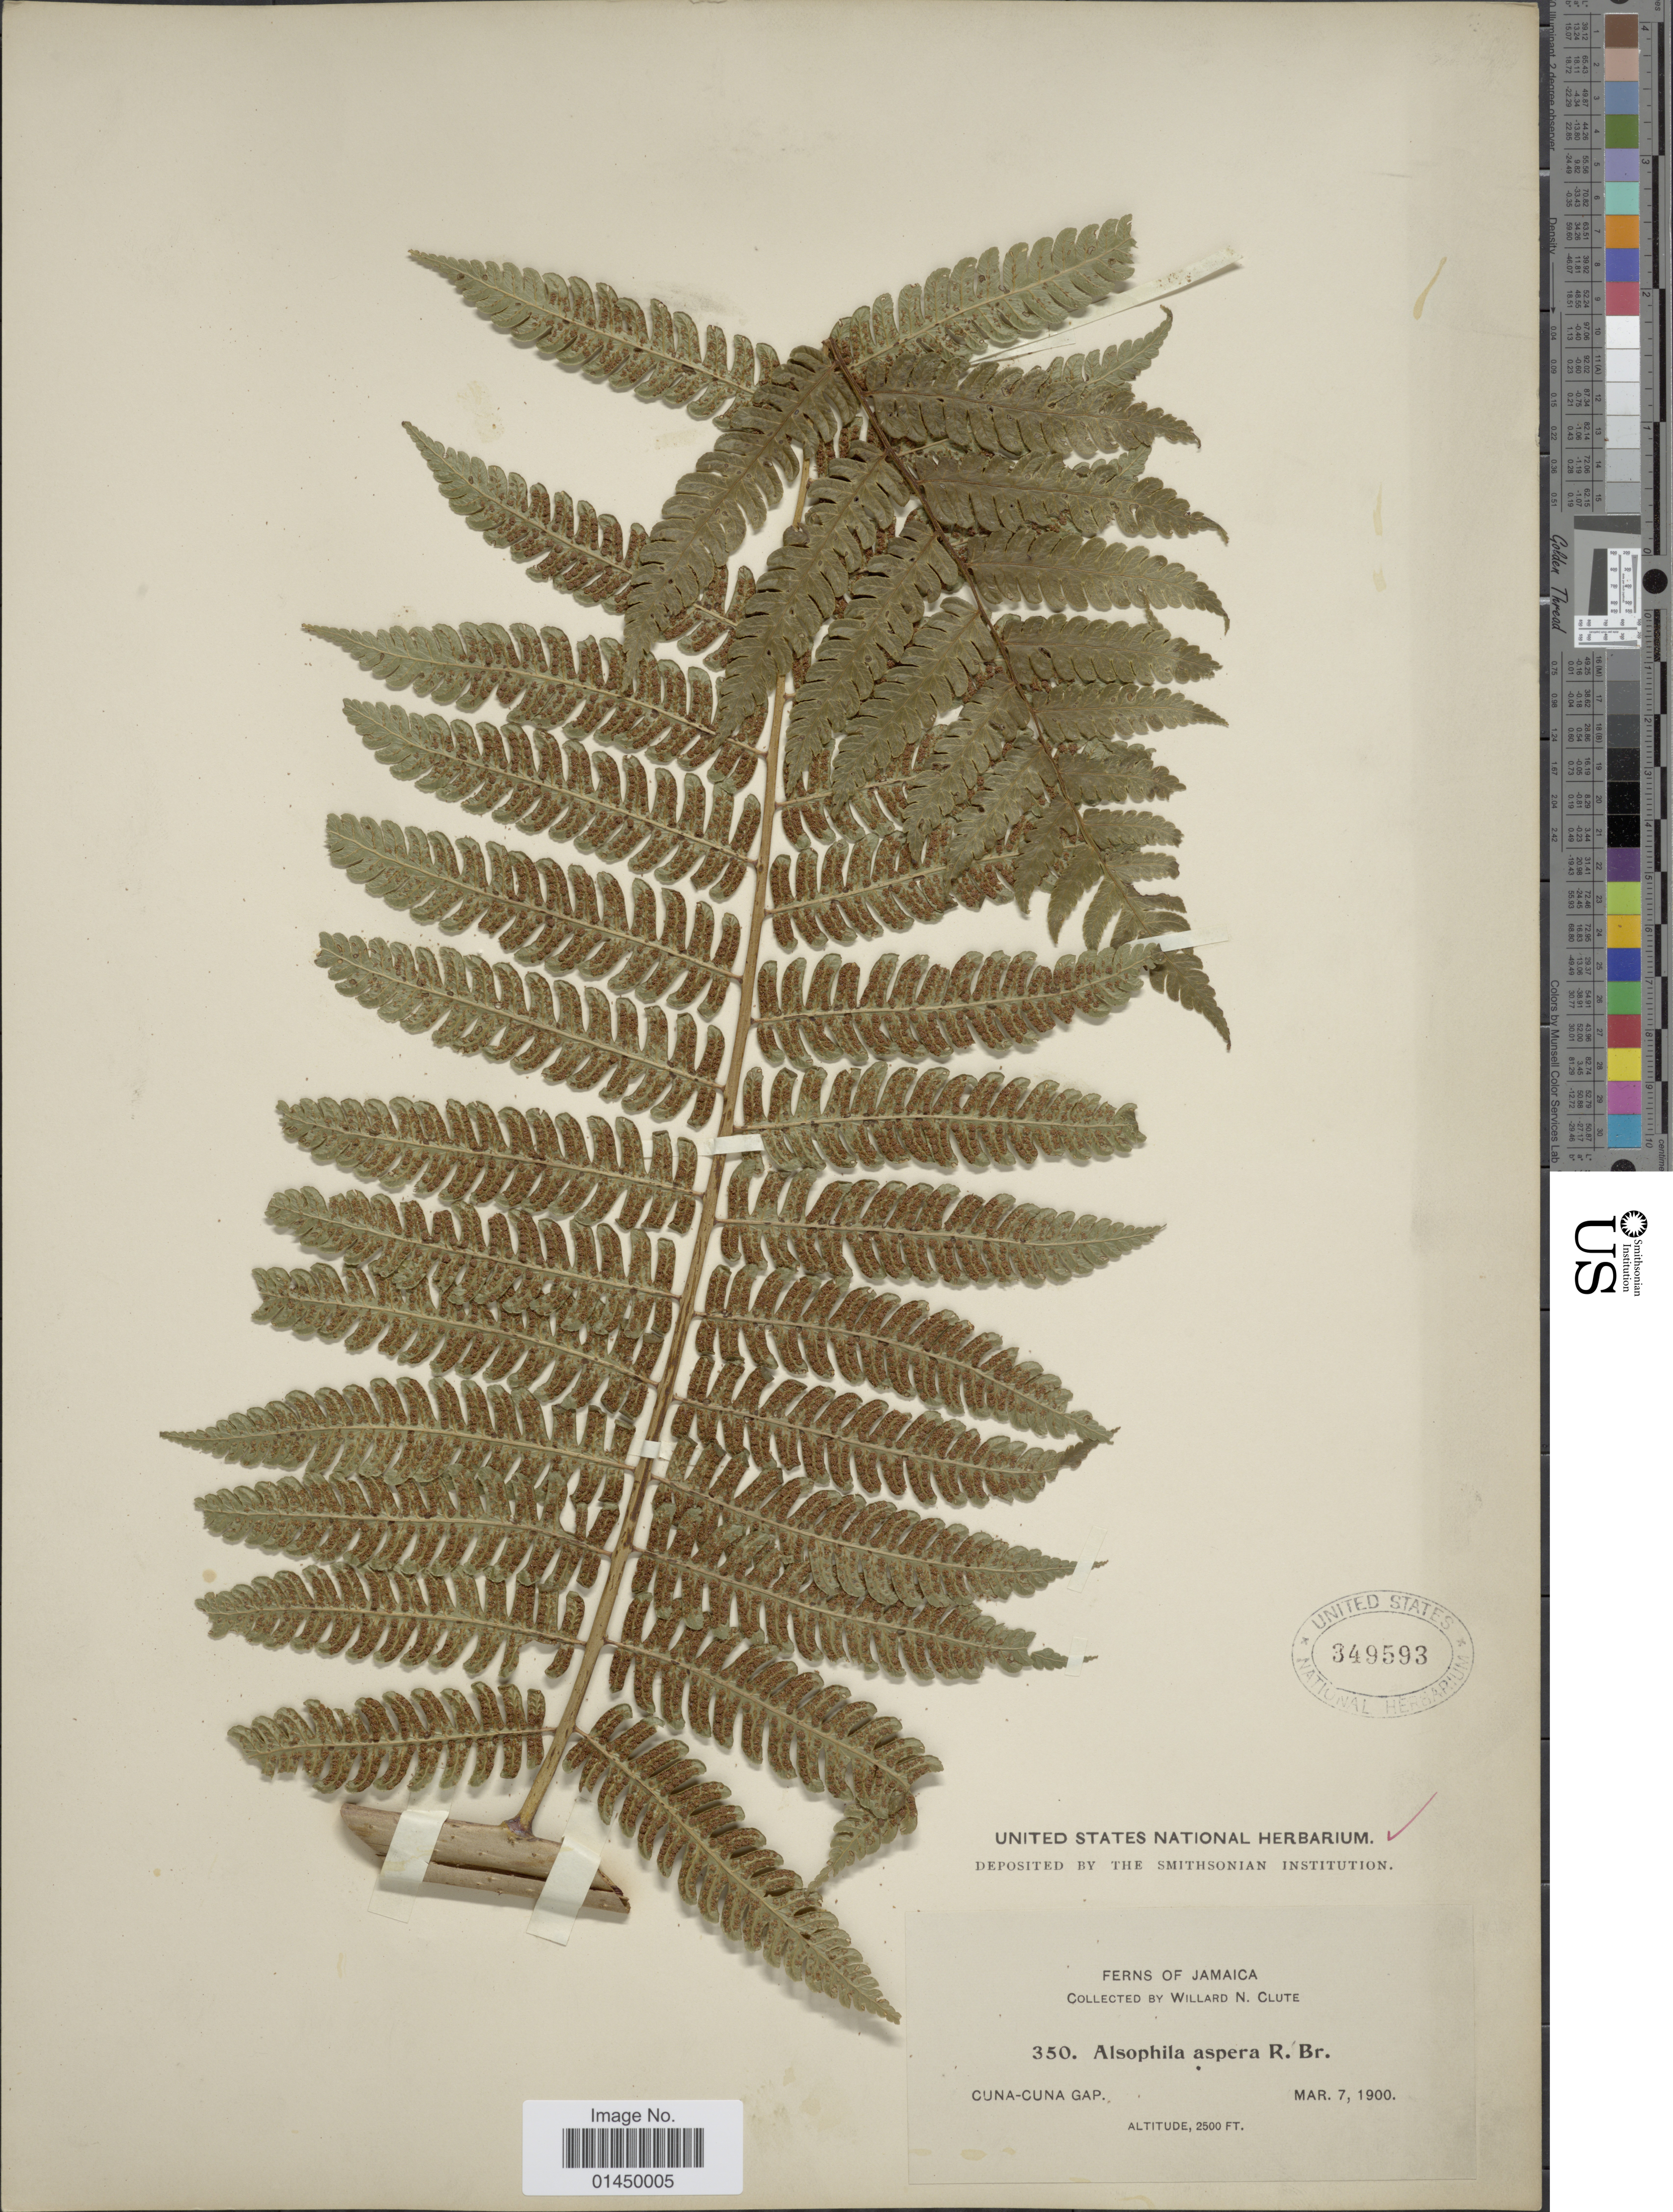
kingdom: Plantae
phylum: Tracheophyta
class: Polypodiopsida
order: Cyatheales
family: Cyatheaceae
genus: Cyathea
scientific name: Cyathea aspera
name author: (L.) Sw.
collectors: W. N. Clute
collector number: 350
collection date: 1900-03-07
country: Jamaica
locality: Cuna-Cuna Gap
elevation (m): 762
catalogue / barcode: US 349593